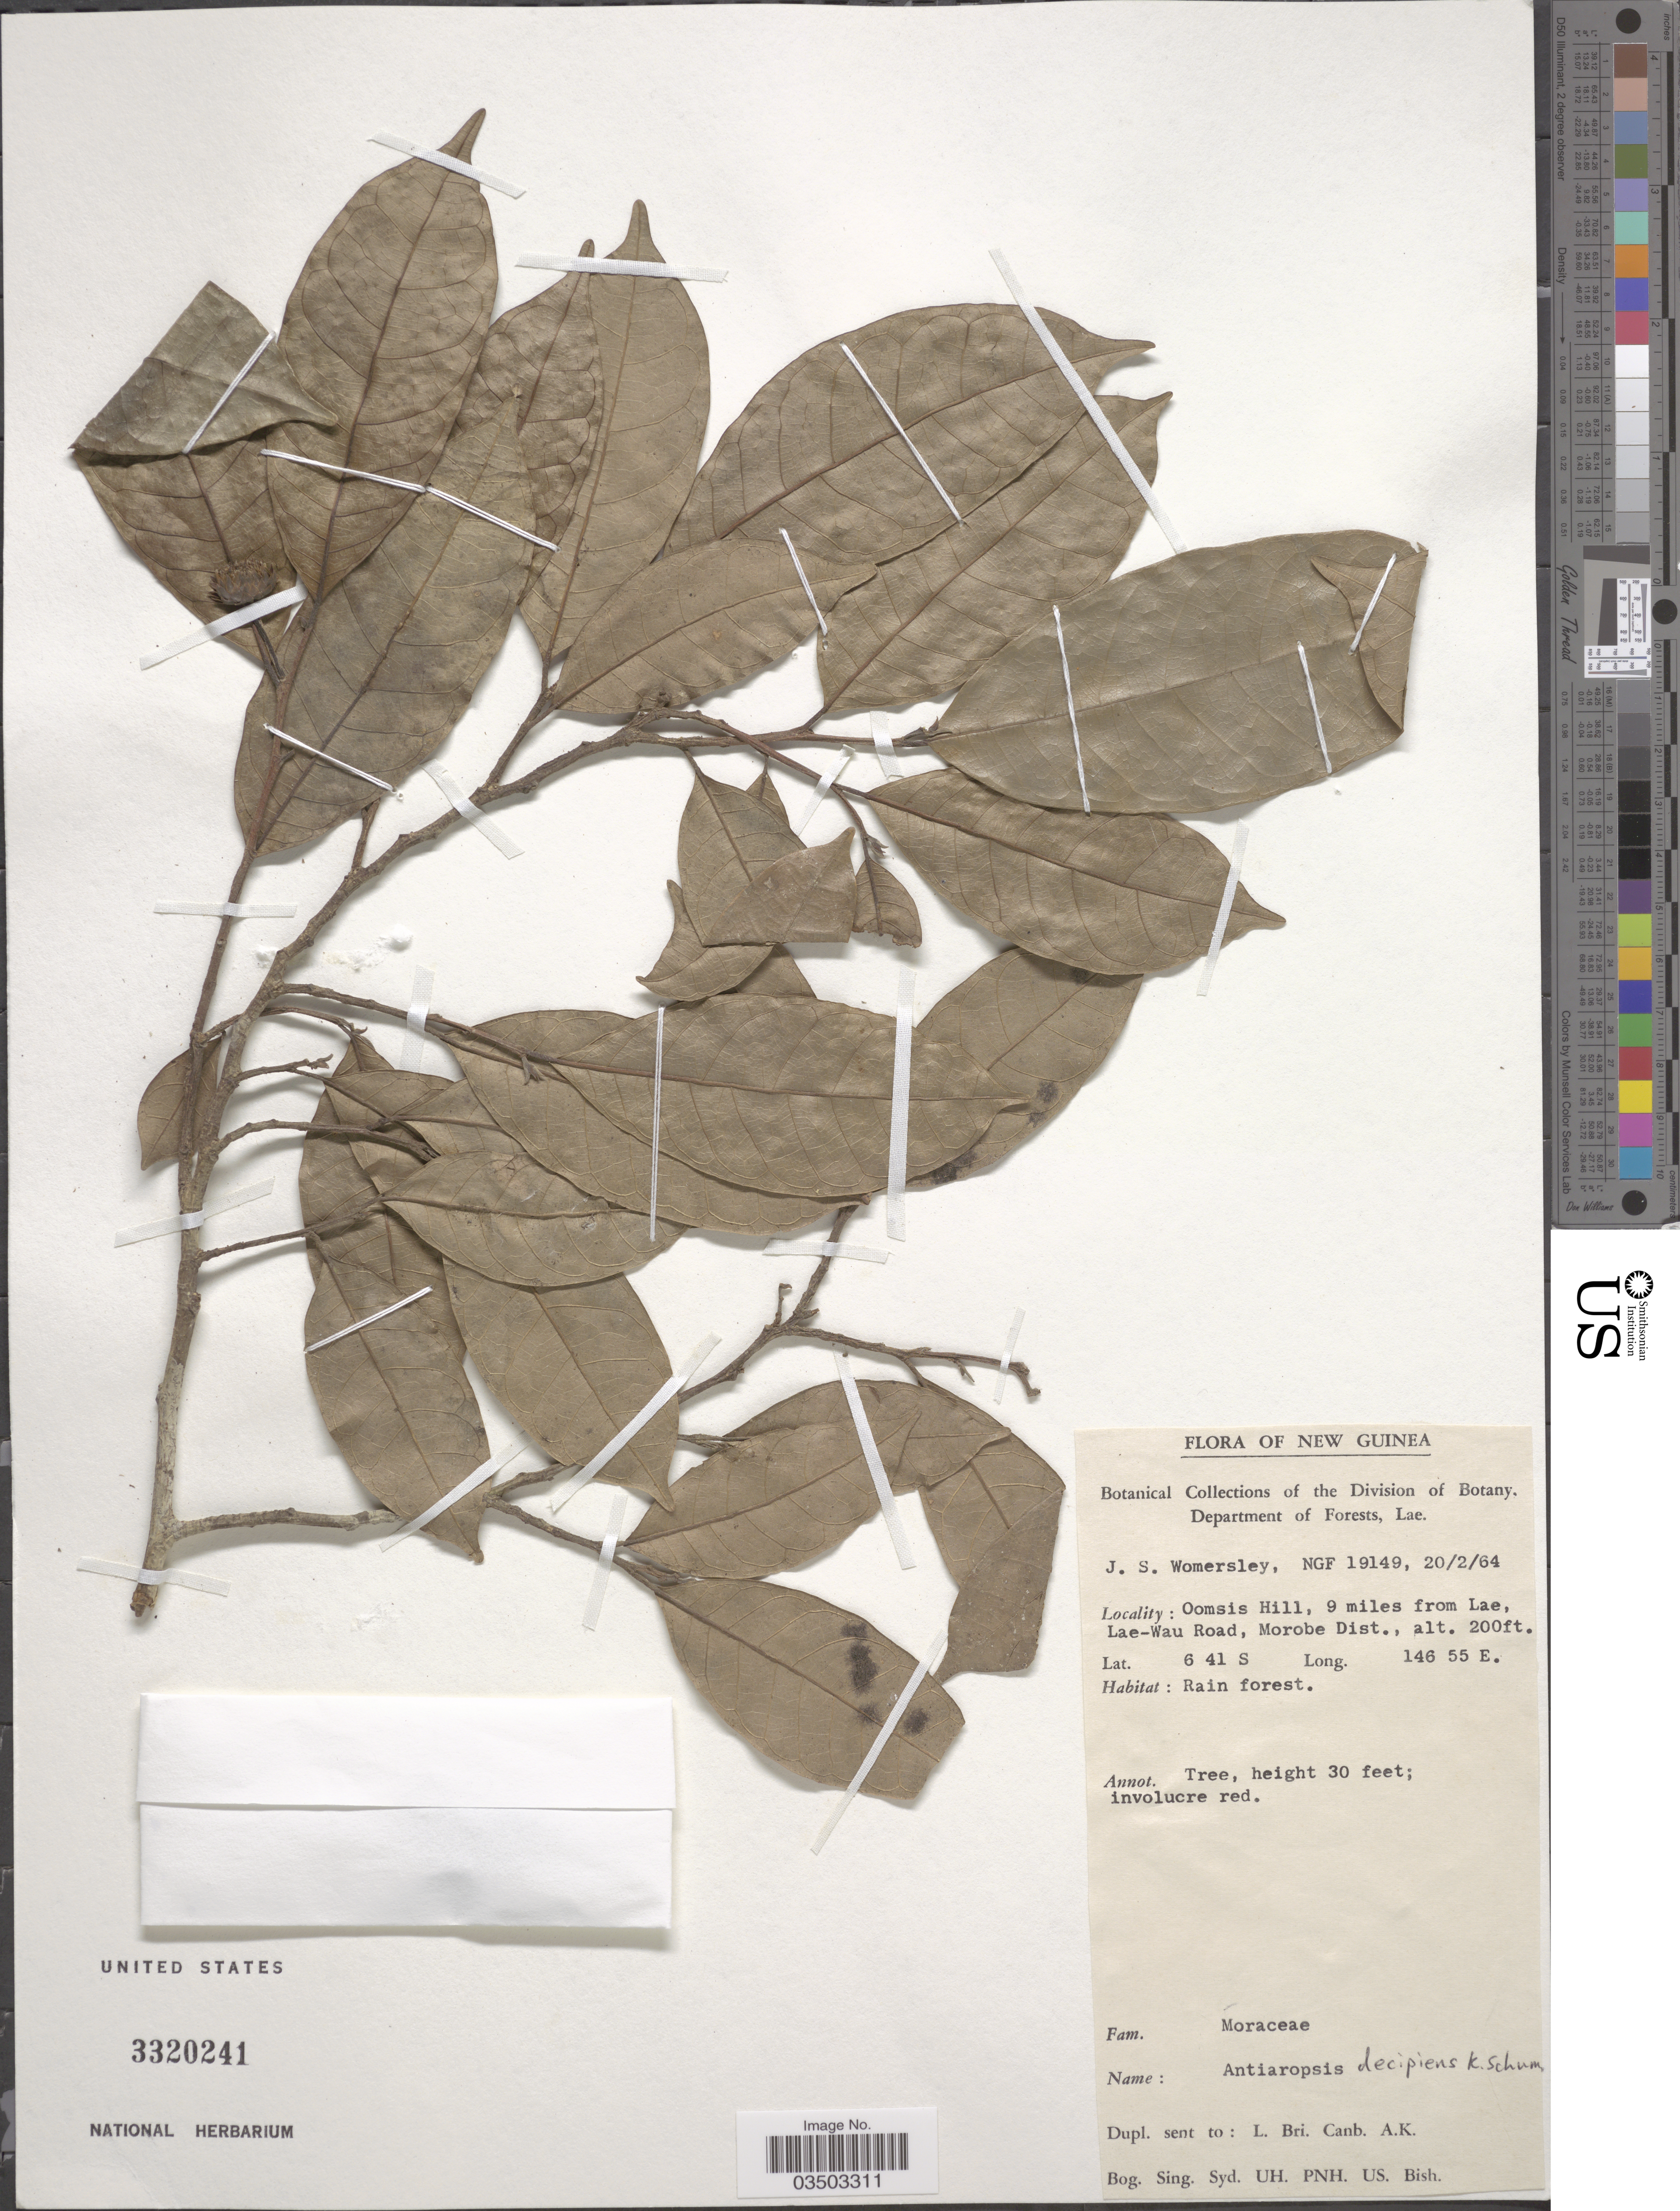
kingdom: Plantae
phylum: Tracheophyta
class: Magnoliopsida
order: Rosales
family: Moraceae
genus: Antiaropsis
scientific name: Antiaropsis decipiens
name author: K. Schum.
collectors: J. S. Womersley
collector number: NGF 19149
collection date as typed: Transcribed d/m/y: 20/2/64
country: Papua New Guinea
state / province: Morobe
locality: New Guinea. Oomsis Hill, 9 miles from Lae, Lae-Wau Road, Morobe Dist.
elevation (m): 61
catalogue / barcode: US 3320241